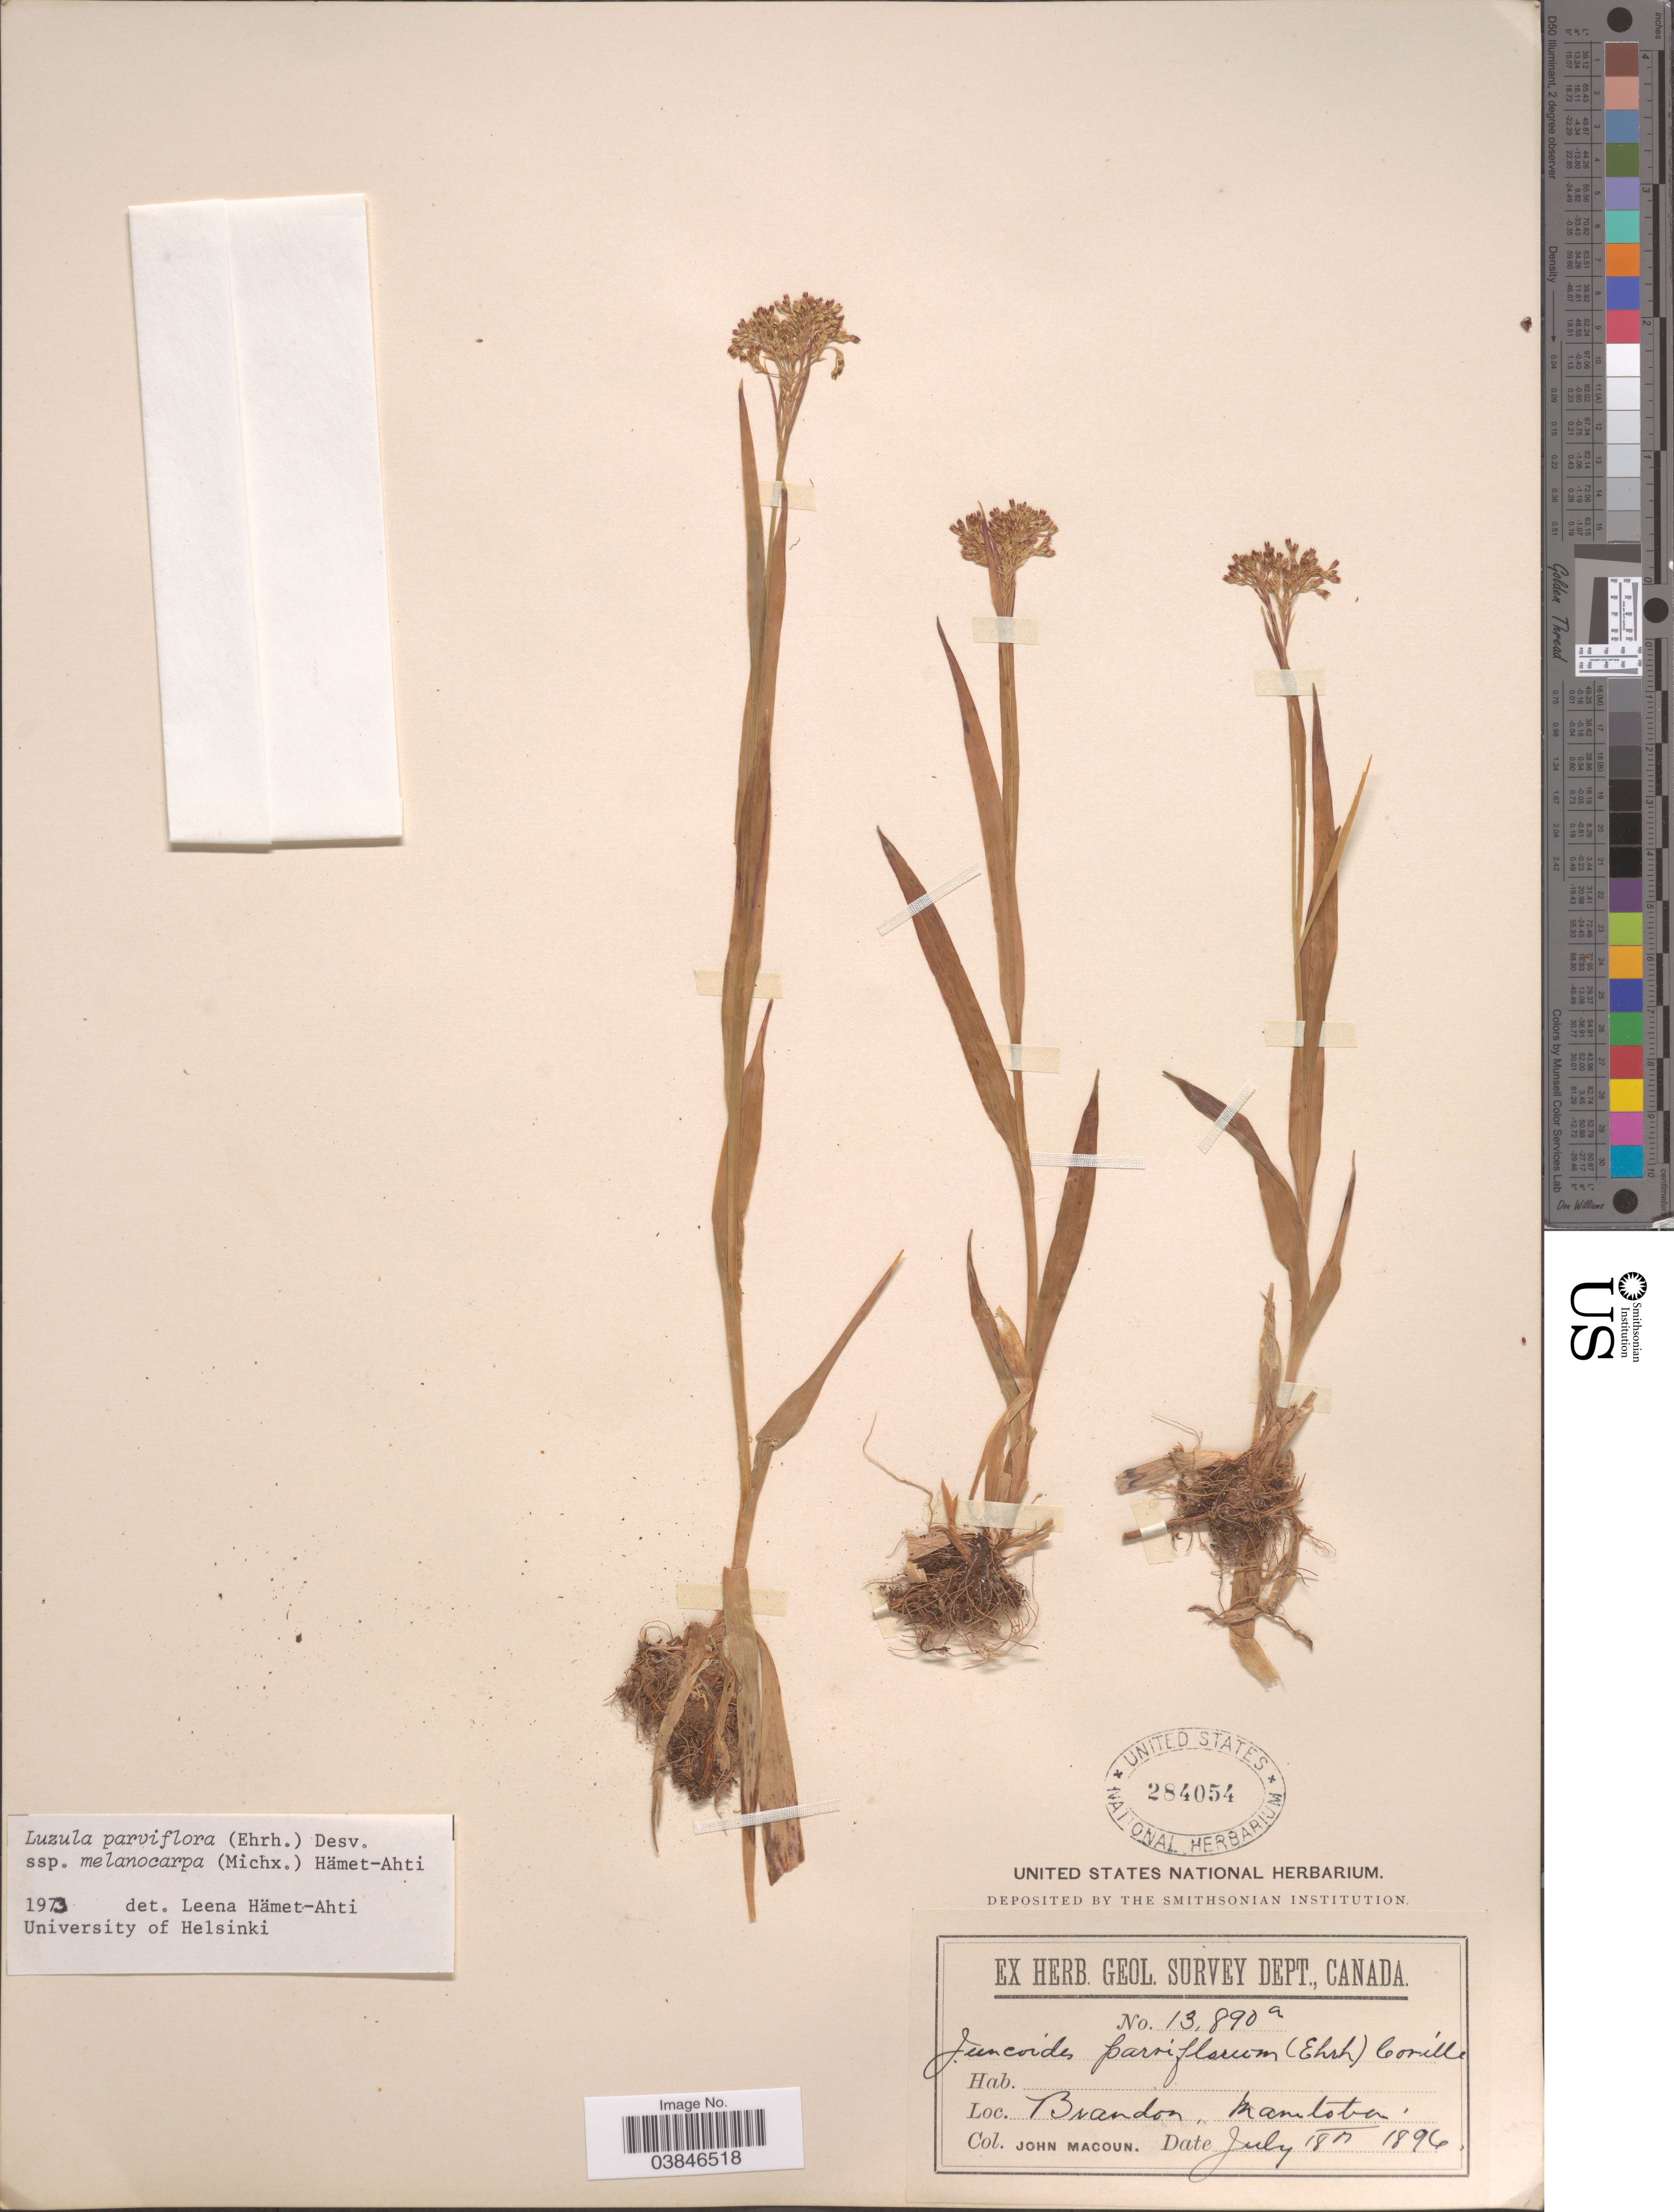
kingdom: Plantae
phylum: Tracheophyta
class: Liliopsida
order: Poales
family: Juncaceae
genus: Luzula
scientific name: Luzula parviflora subsp. melanocarpa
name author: Desv.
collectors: J. Macoun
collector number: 13890a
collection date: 1896-07-18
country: Canada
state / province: Manitoba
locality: Brandon.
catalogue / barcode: US 284054